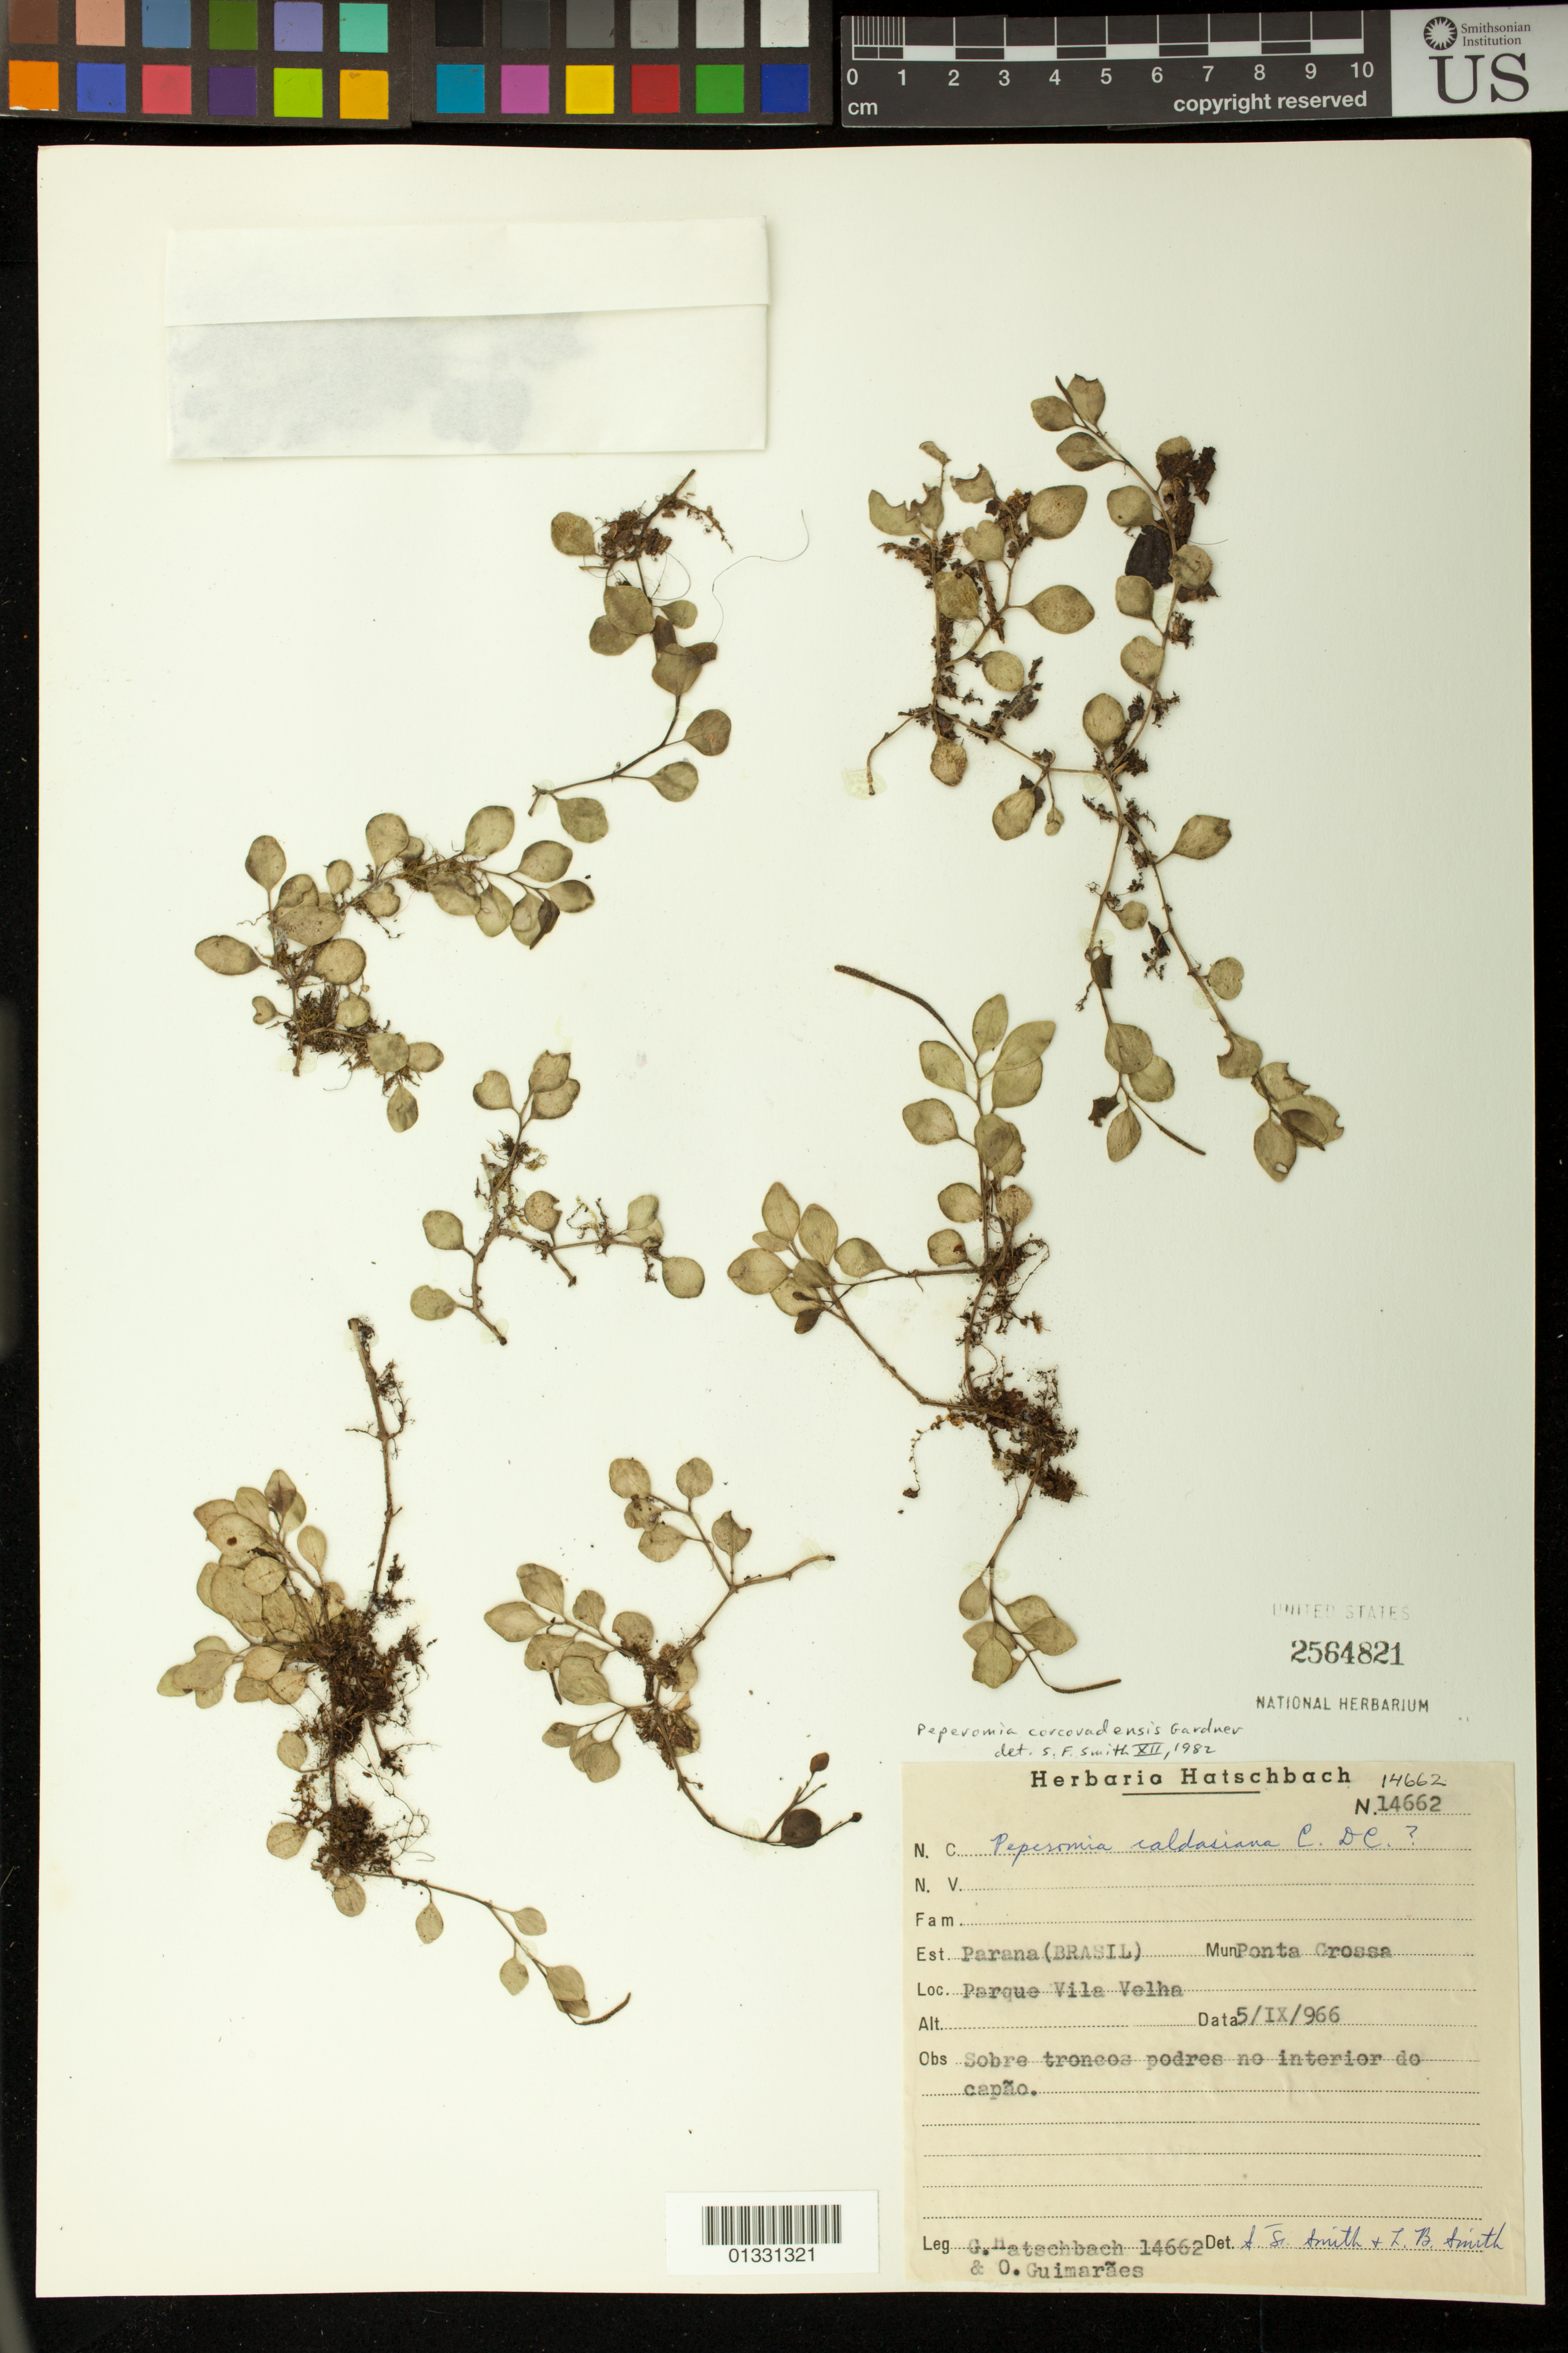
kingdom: Plantae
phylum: Tracheophyta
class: Magnoliopsida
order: Piperales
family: Piperaceae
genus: Peperomia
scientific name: Peperomia corcovadensis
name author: Gardner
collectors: G. Hatschbach & O. Guimarães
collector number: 14662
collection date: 1966-09-05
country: Brazil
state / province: Paraná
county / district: Ponta Grossa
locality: Parque Vila Velha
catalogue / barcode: US 2564821